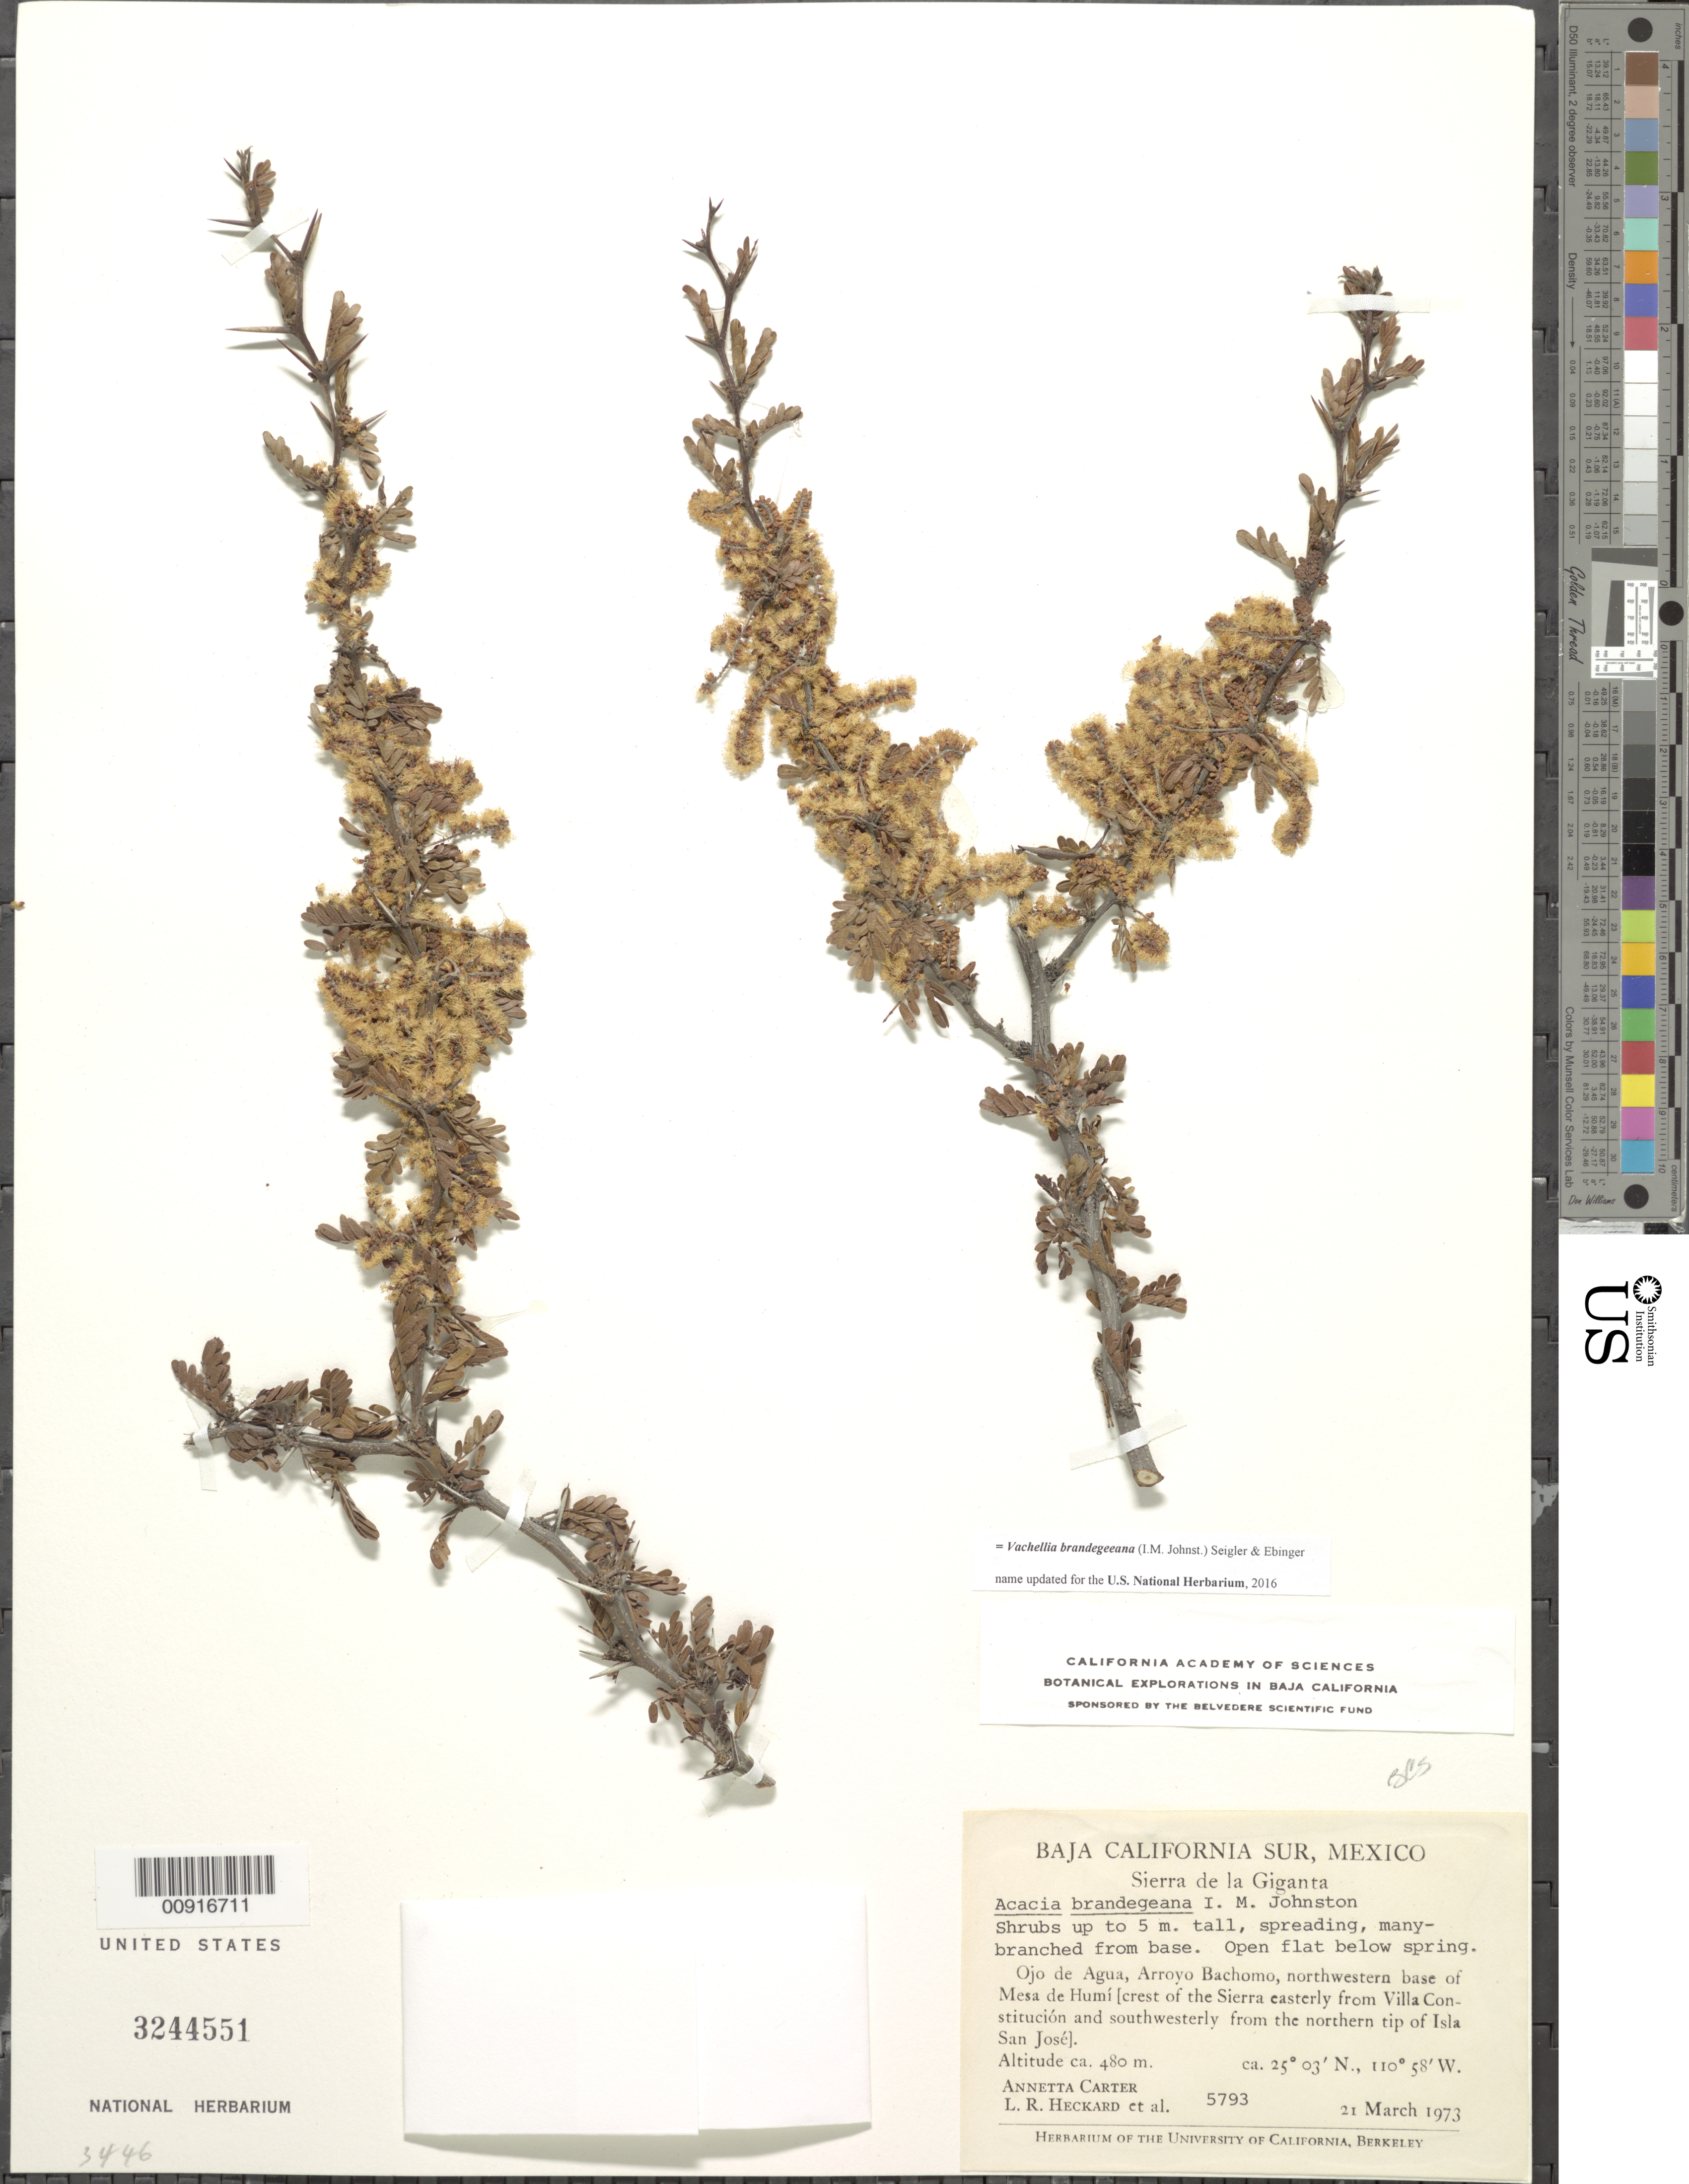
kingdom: Plantae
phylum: Tracheophyta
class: Magnoliopsida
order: Fabales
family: Fabaceae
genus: Vachellia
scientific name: Vachellia brandegeana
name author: (I.M. Johnst.) Seigler & Ebinger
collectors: A. Carter, L. R. Heckard & et al.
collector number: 5793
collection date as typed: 21 Mar 1973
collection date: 1973-03-21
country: Mexico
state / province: Baja California Sur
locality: Ojo de Agua, Arroyo Bachomo, northwestern base of Mesa de Humí [crest of the Sierra easterly from Villa Constitución and southwesterly from the northern tip of Isla San José]. Sierra de la Giganta, Baja California Sur.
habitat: Open flat below Spring.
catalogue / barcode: US 3244551